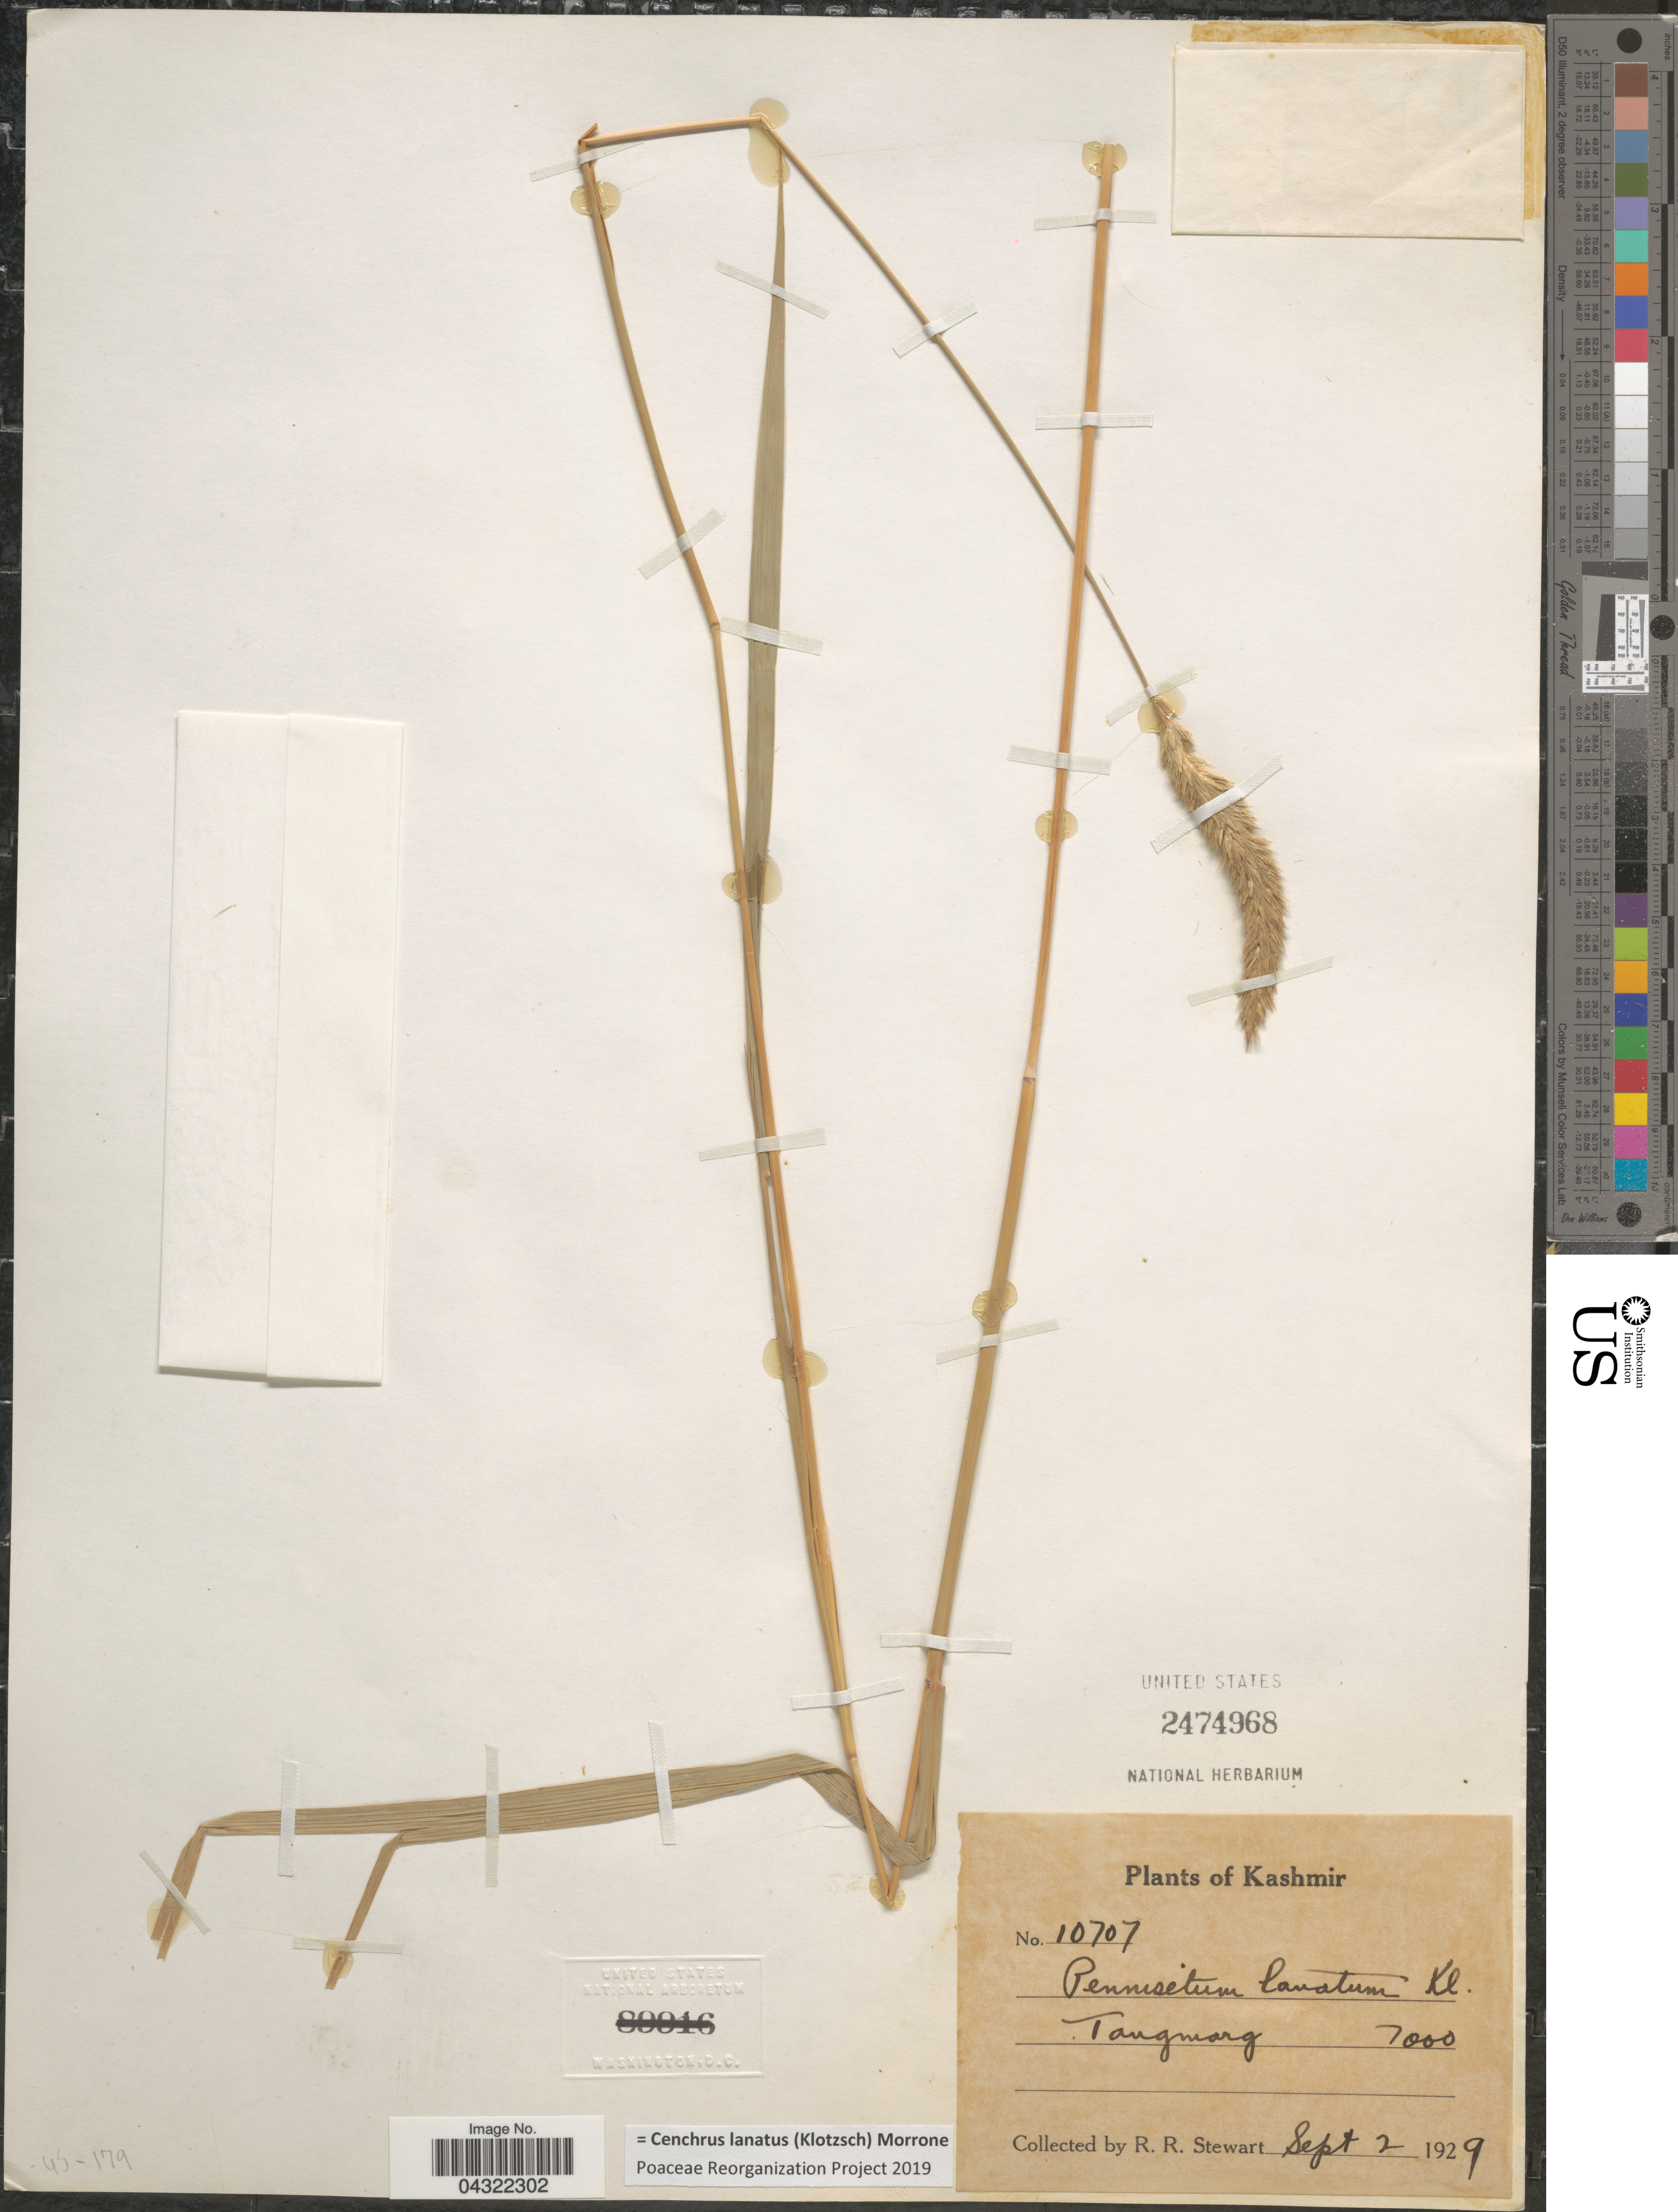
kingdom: Plantae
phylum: Tracheophyta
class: Liliopsida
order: Poales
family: Poaceae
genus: Cenchrus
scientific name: Cenchrus lanatus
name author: (Klotzsch) Morrone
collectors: R. Stewart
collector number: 10707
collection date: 1929-09-02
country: India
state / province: Jammu and Kashmir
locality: Kashmir. Tangmarg.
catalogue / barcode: US 2474968